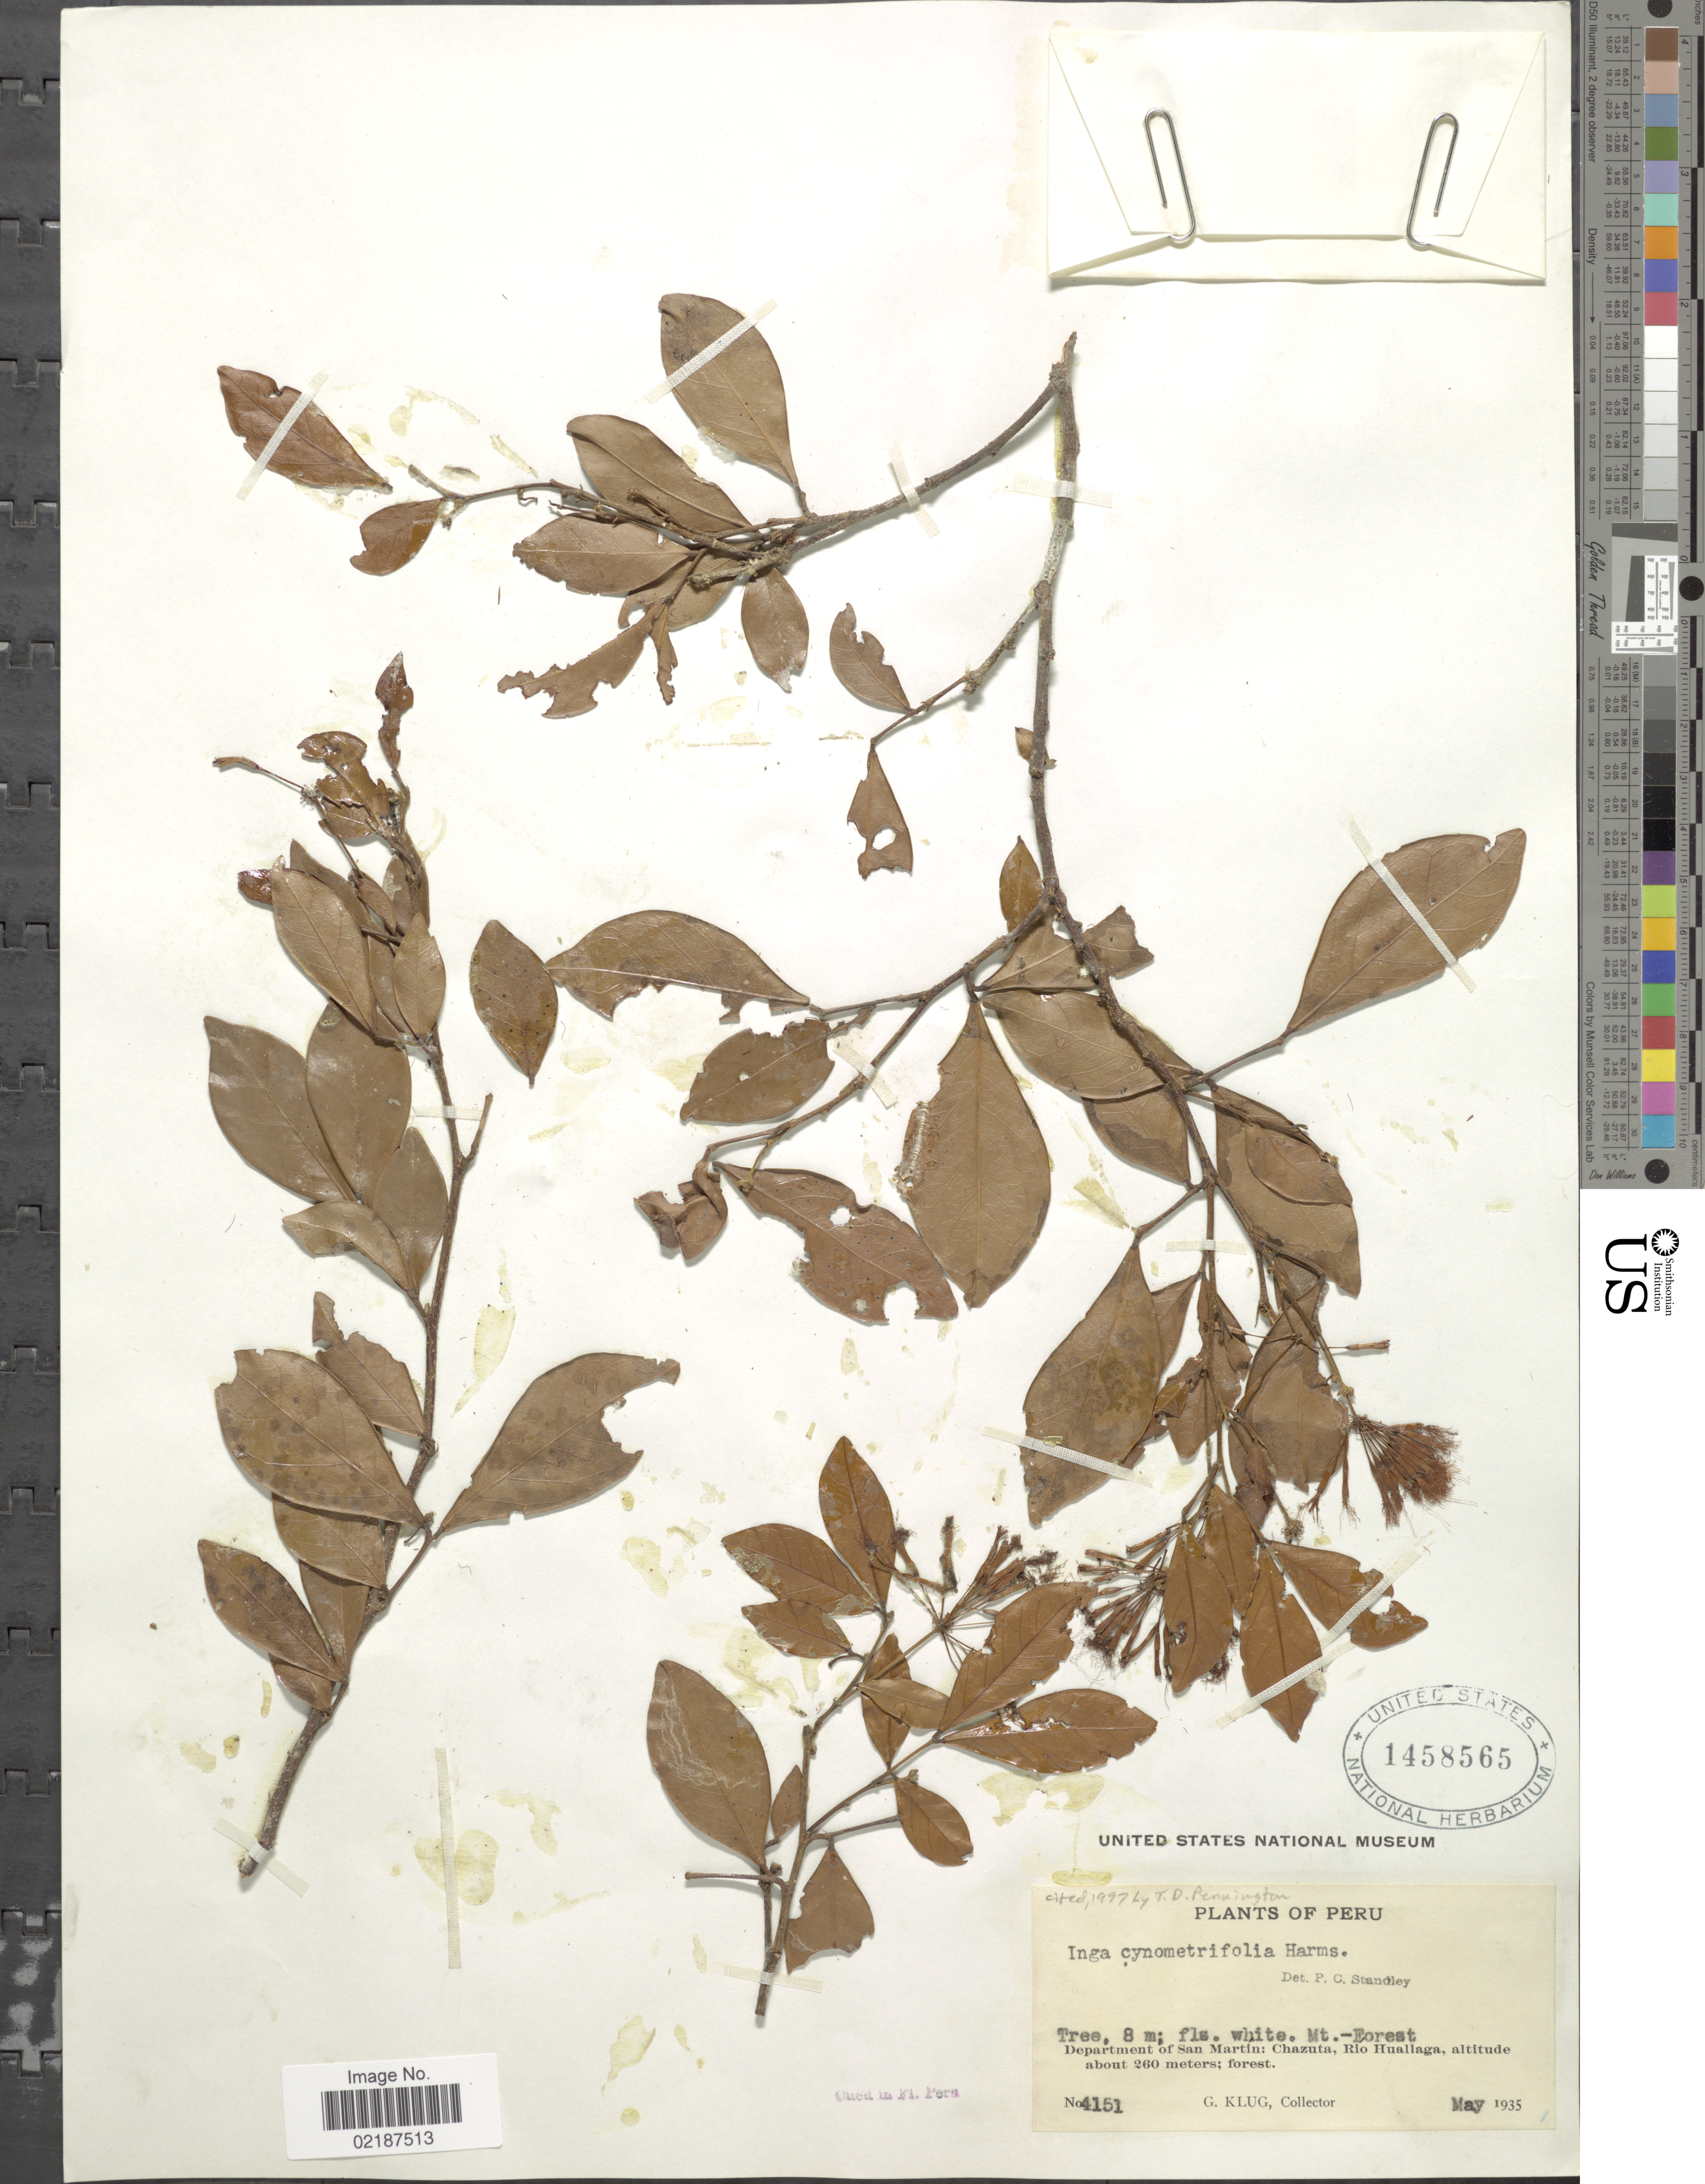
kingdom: Plantae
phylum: Tracheophyta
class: Magnoliopsida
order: Fabales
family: Fabaceae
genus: Inga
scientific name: Inga cynometrifolia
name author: Harms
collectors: G. Klug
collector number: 4151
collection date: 1935-05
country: Peru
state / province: San Martín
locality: Department of San Martin: Chazuta, Rio Huallaga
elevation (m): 260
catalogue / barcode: US 1458565